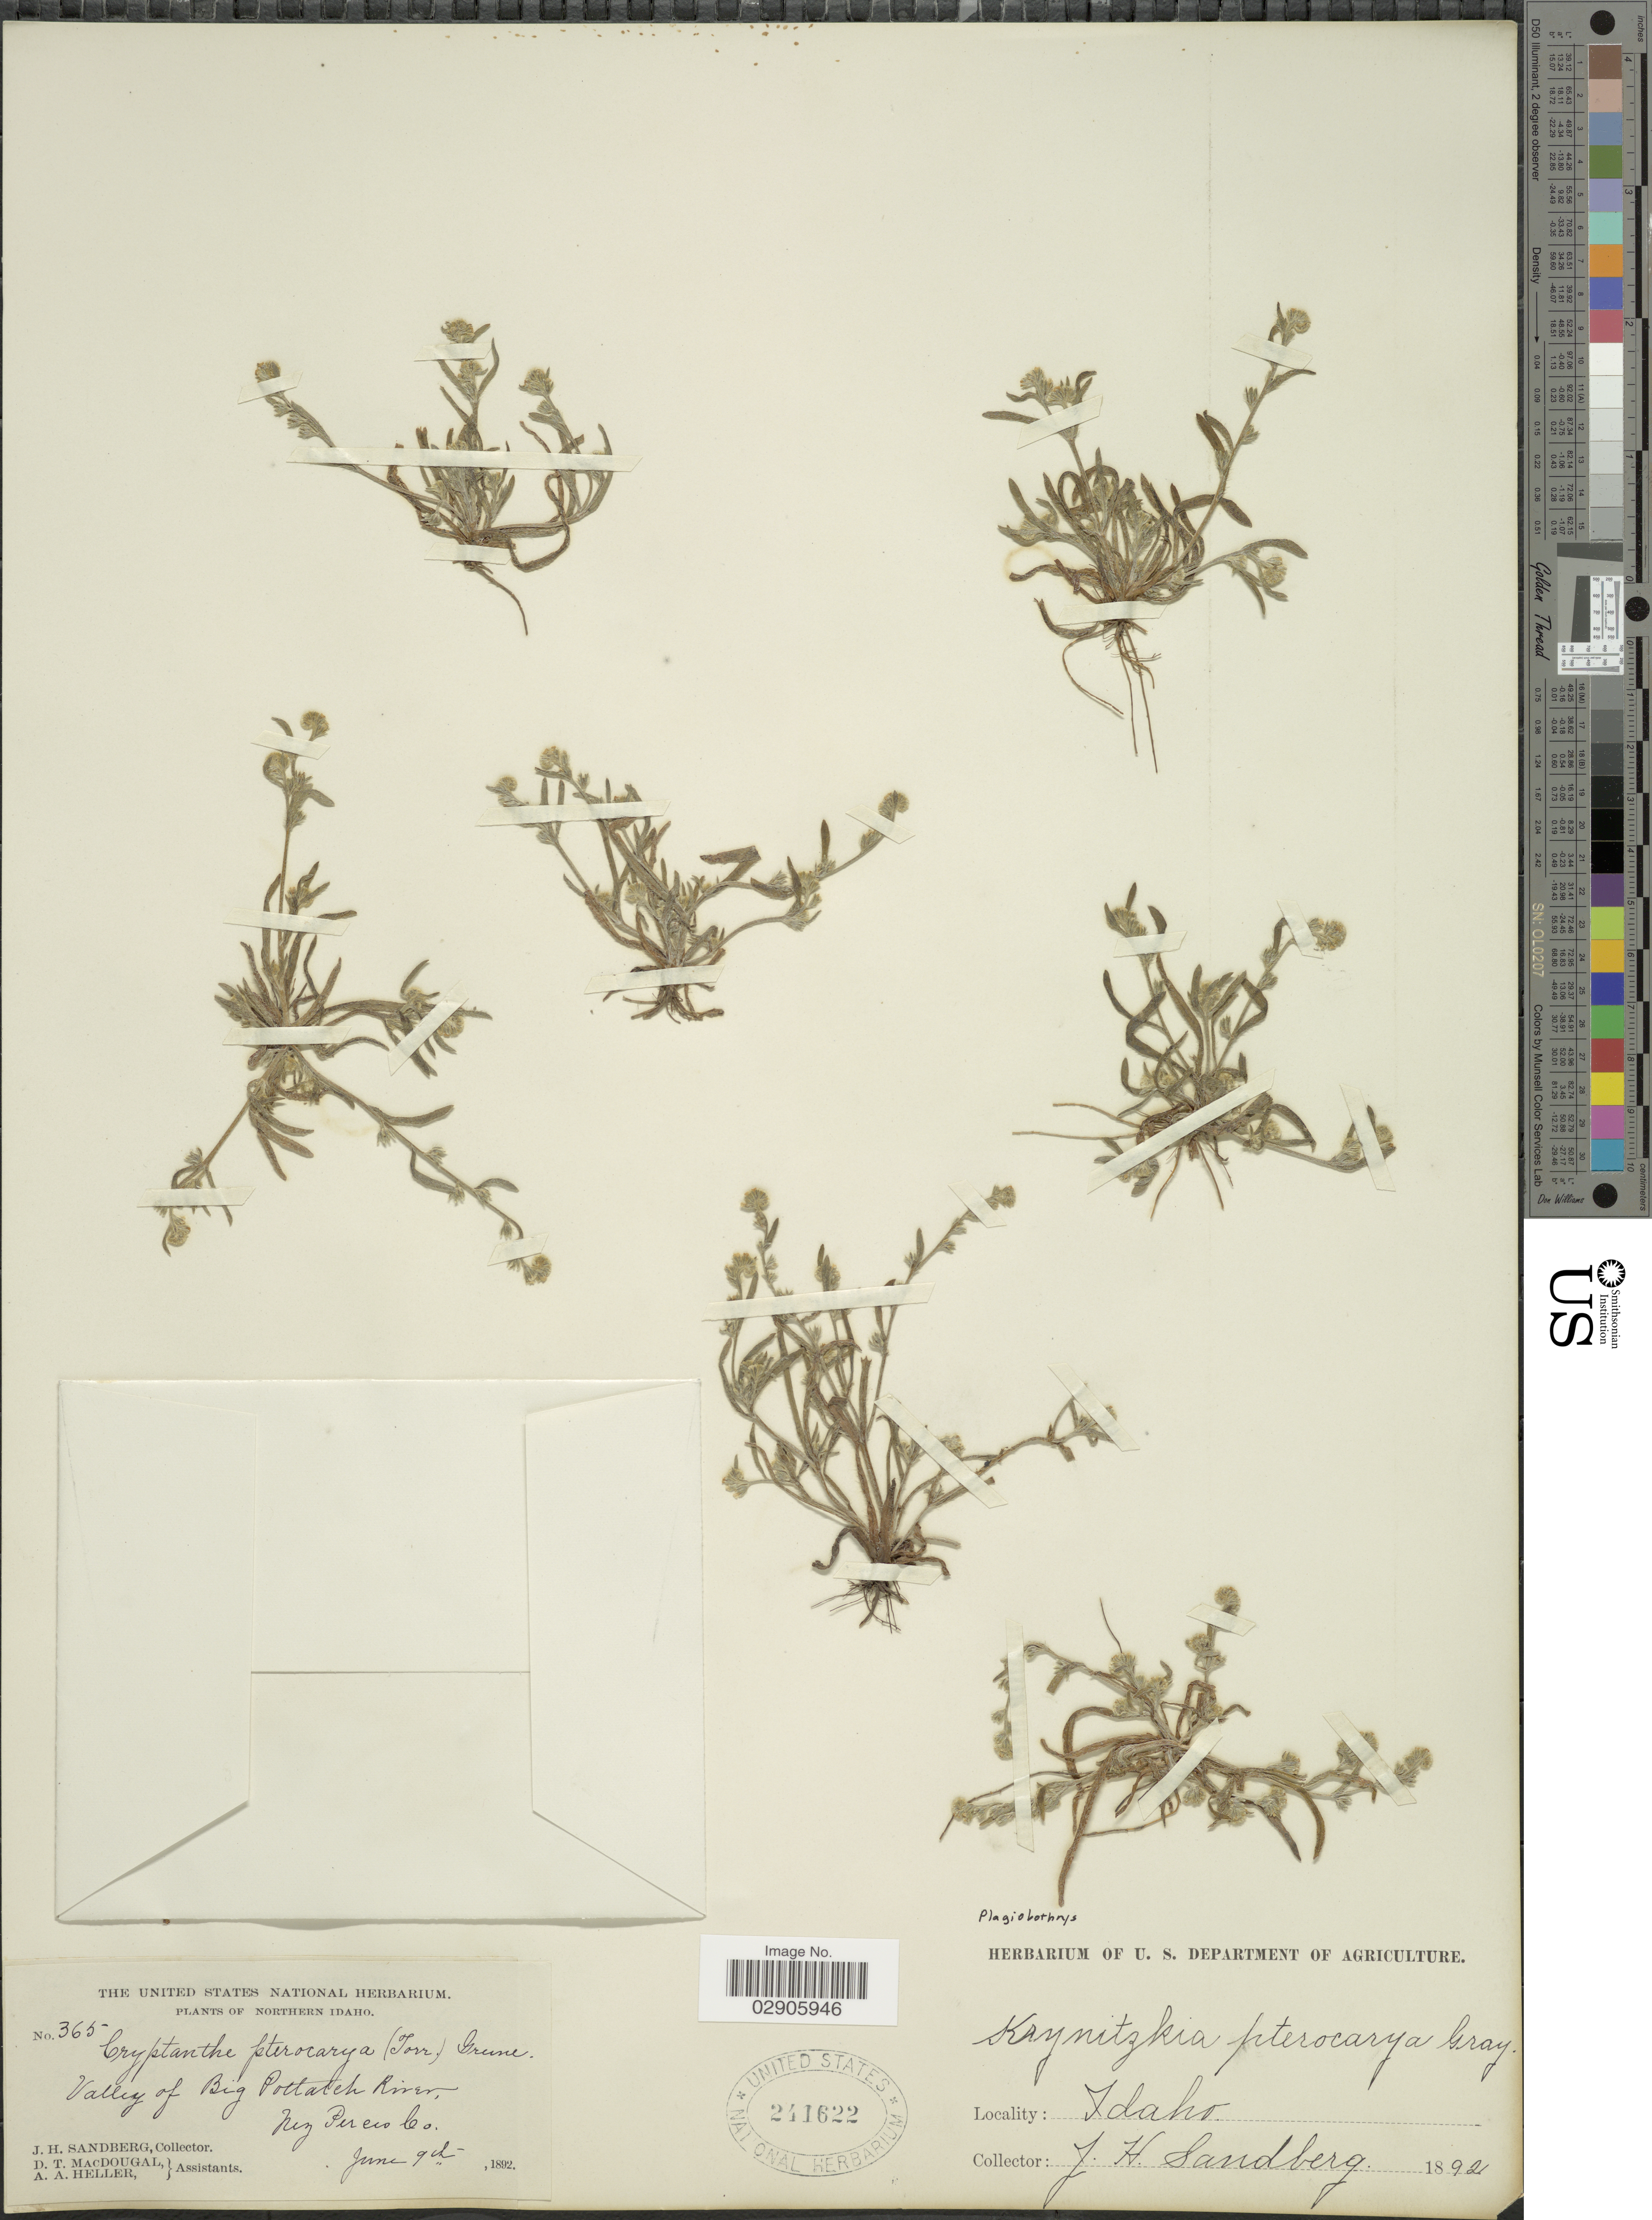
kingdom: Plantae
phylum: Tracheophyta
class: Magnoliopsida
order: Boraginales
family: Boraginaceae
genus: Plagiobothrys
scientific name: Plagiobothrys scouleri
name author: I.M. Johnst.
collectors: J. H. Sandberg, D. T. MacDougal & A. A. Heller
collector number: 365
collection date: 1892-06-09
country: United States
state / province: Idaho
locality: Northern Idaho, Valley of Big Potlatch River, Nez Perces Co.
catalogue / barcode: US 241622